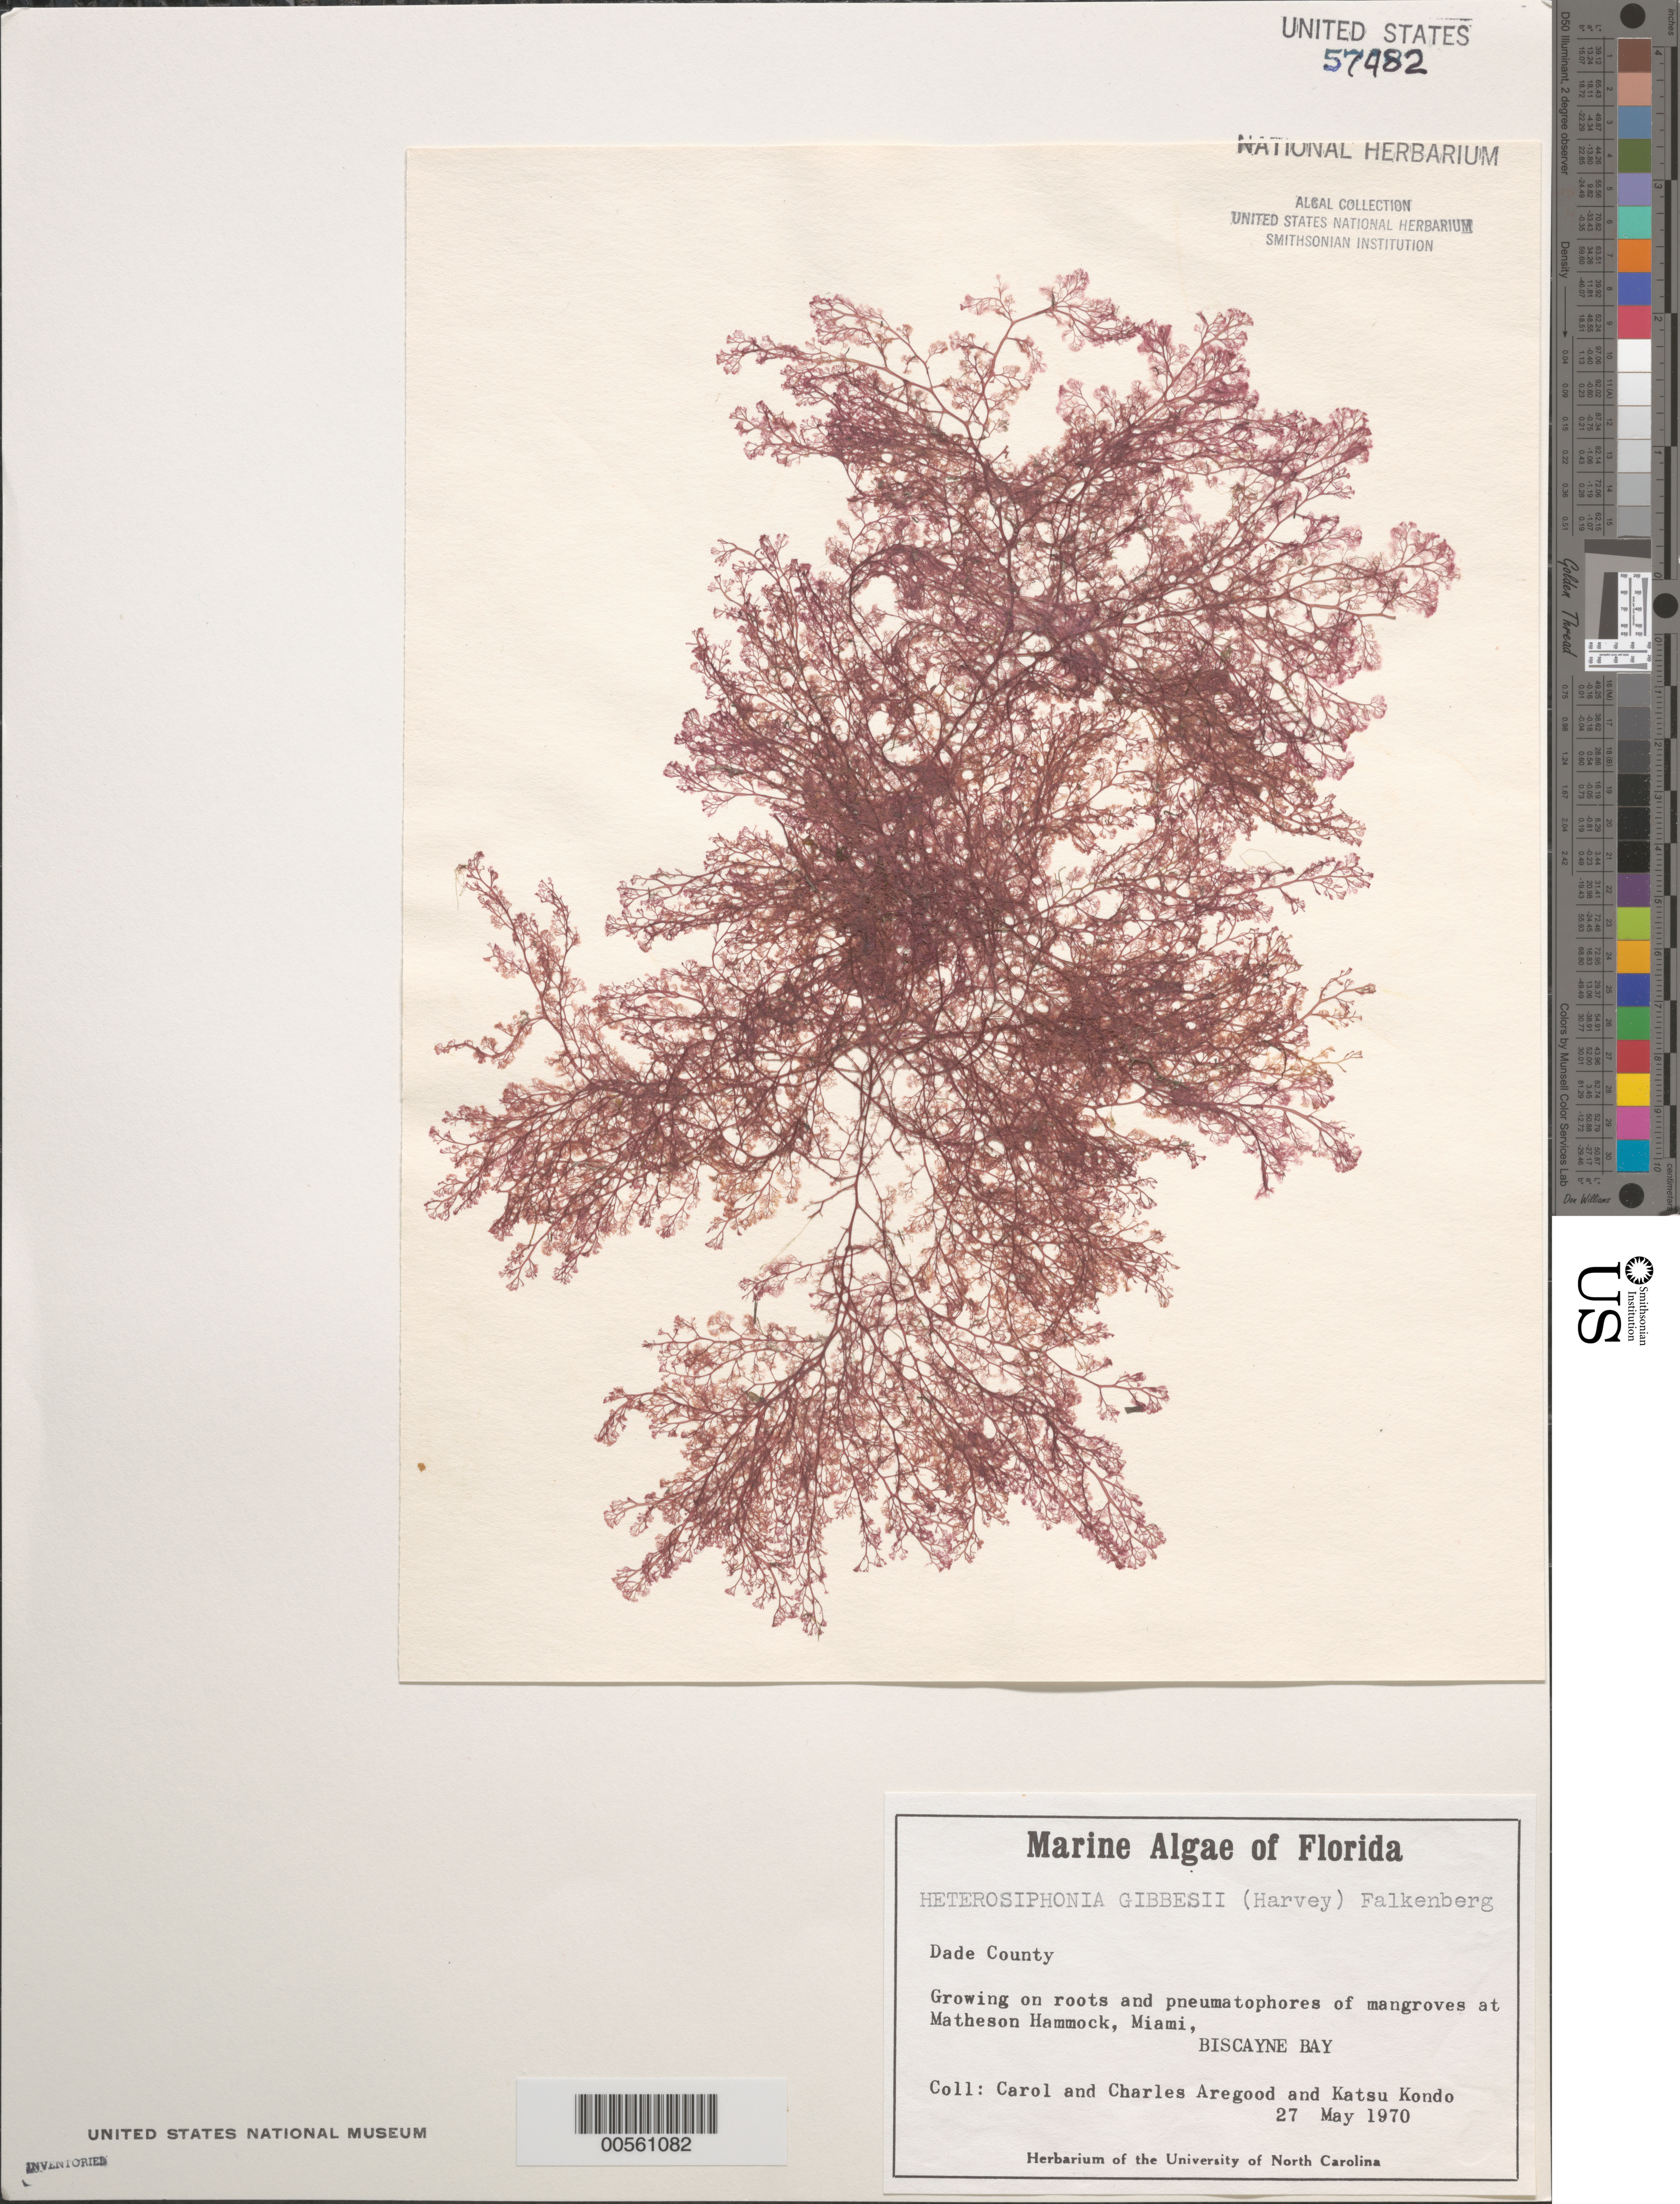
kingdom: Plantae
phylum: Rhodophyta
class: Florideophyceae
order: Ceramiales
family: Dasyaceae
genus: Heterosiphonia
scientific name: Heterosiphonia gibbesii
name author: (Harv.)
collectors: C. Aregood, C. Aregood & K. Kondo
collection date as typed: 27 May 1970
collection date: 1970-05-27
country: United States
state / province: Florida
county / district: Miami-Dade County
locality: Matheson Hammock, Miami, Biscayne Bay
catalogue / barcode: US 57482